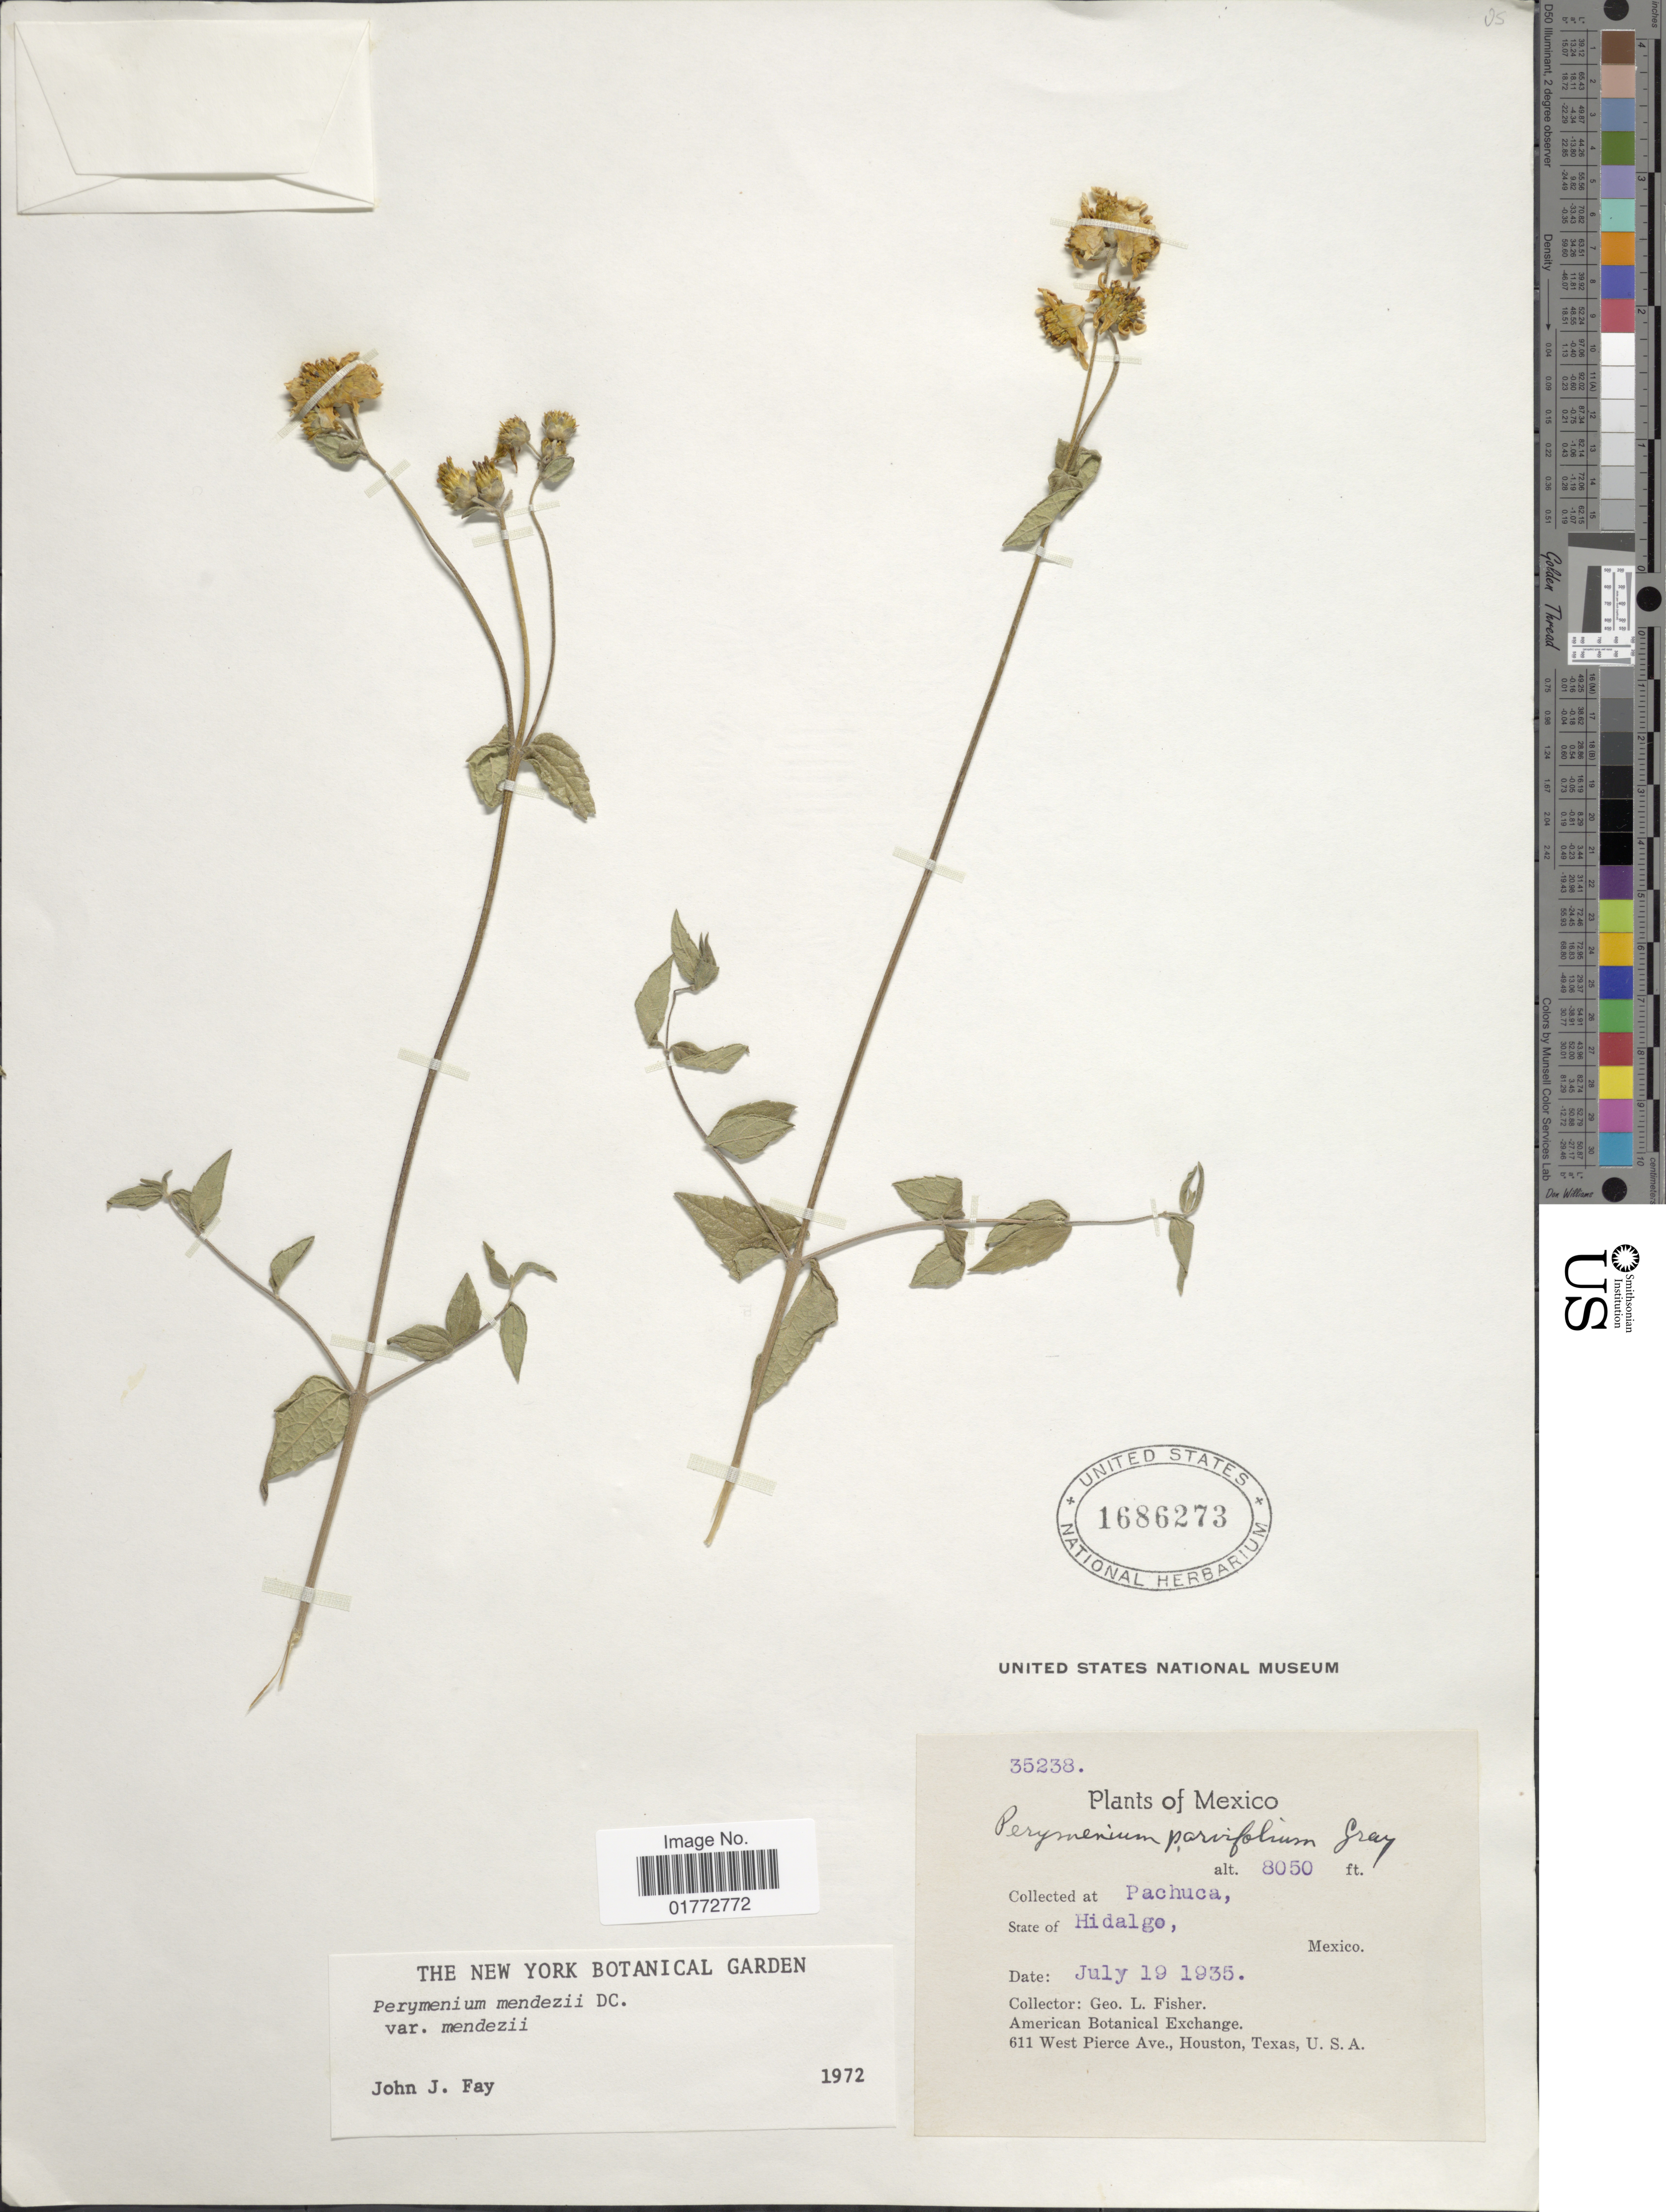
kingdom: Plantae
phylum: Tracheophyta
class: Magnoliopsida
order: Asterales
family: Asteraceae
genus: Perymenium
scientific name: Perymenium mendezii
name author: DC.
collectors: G. L. Fisher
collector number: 35238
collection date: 1935-07-19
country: Mexico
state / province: Hidalgo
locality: Pachuca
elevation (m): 2454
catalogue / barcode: US 1686273